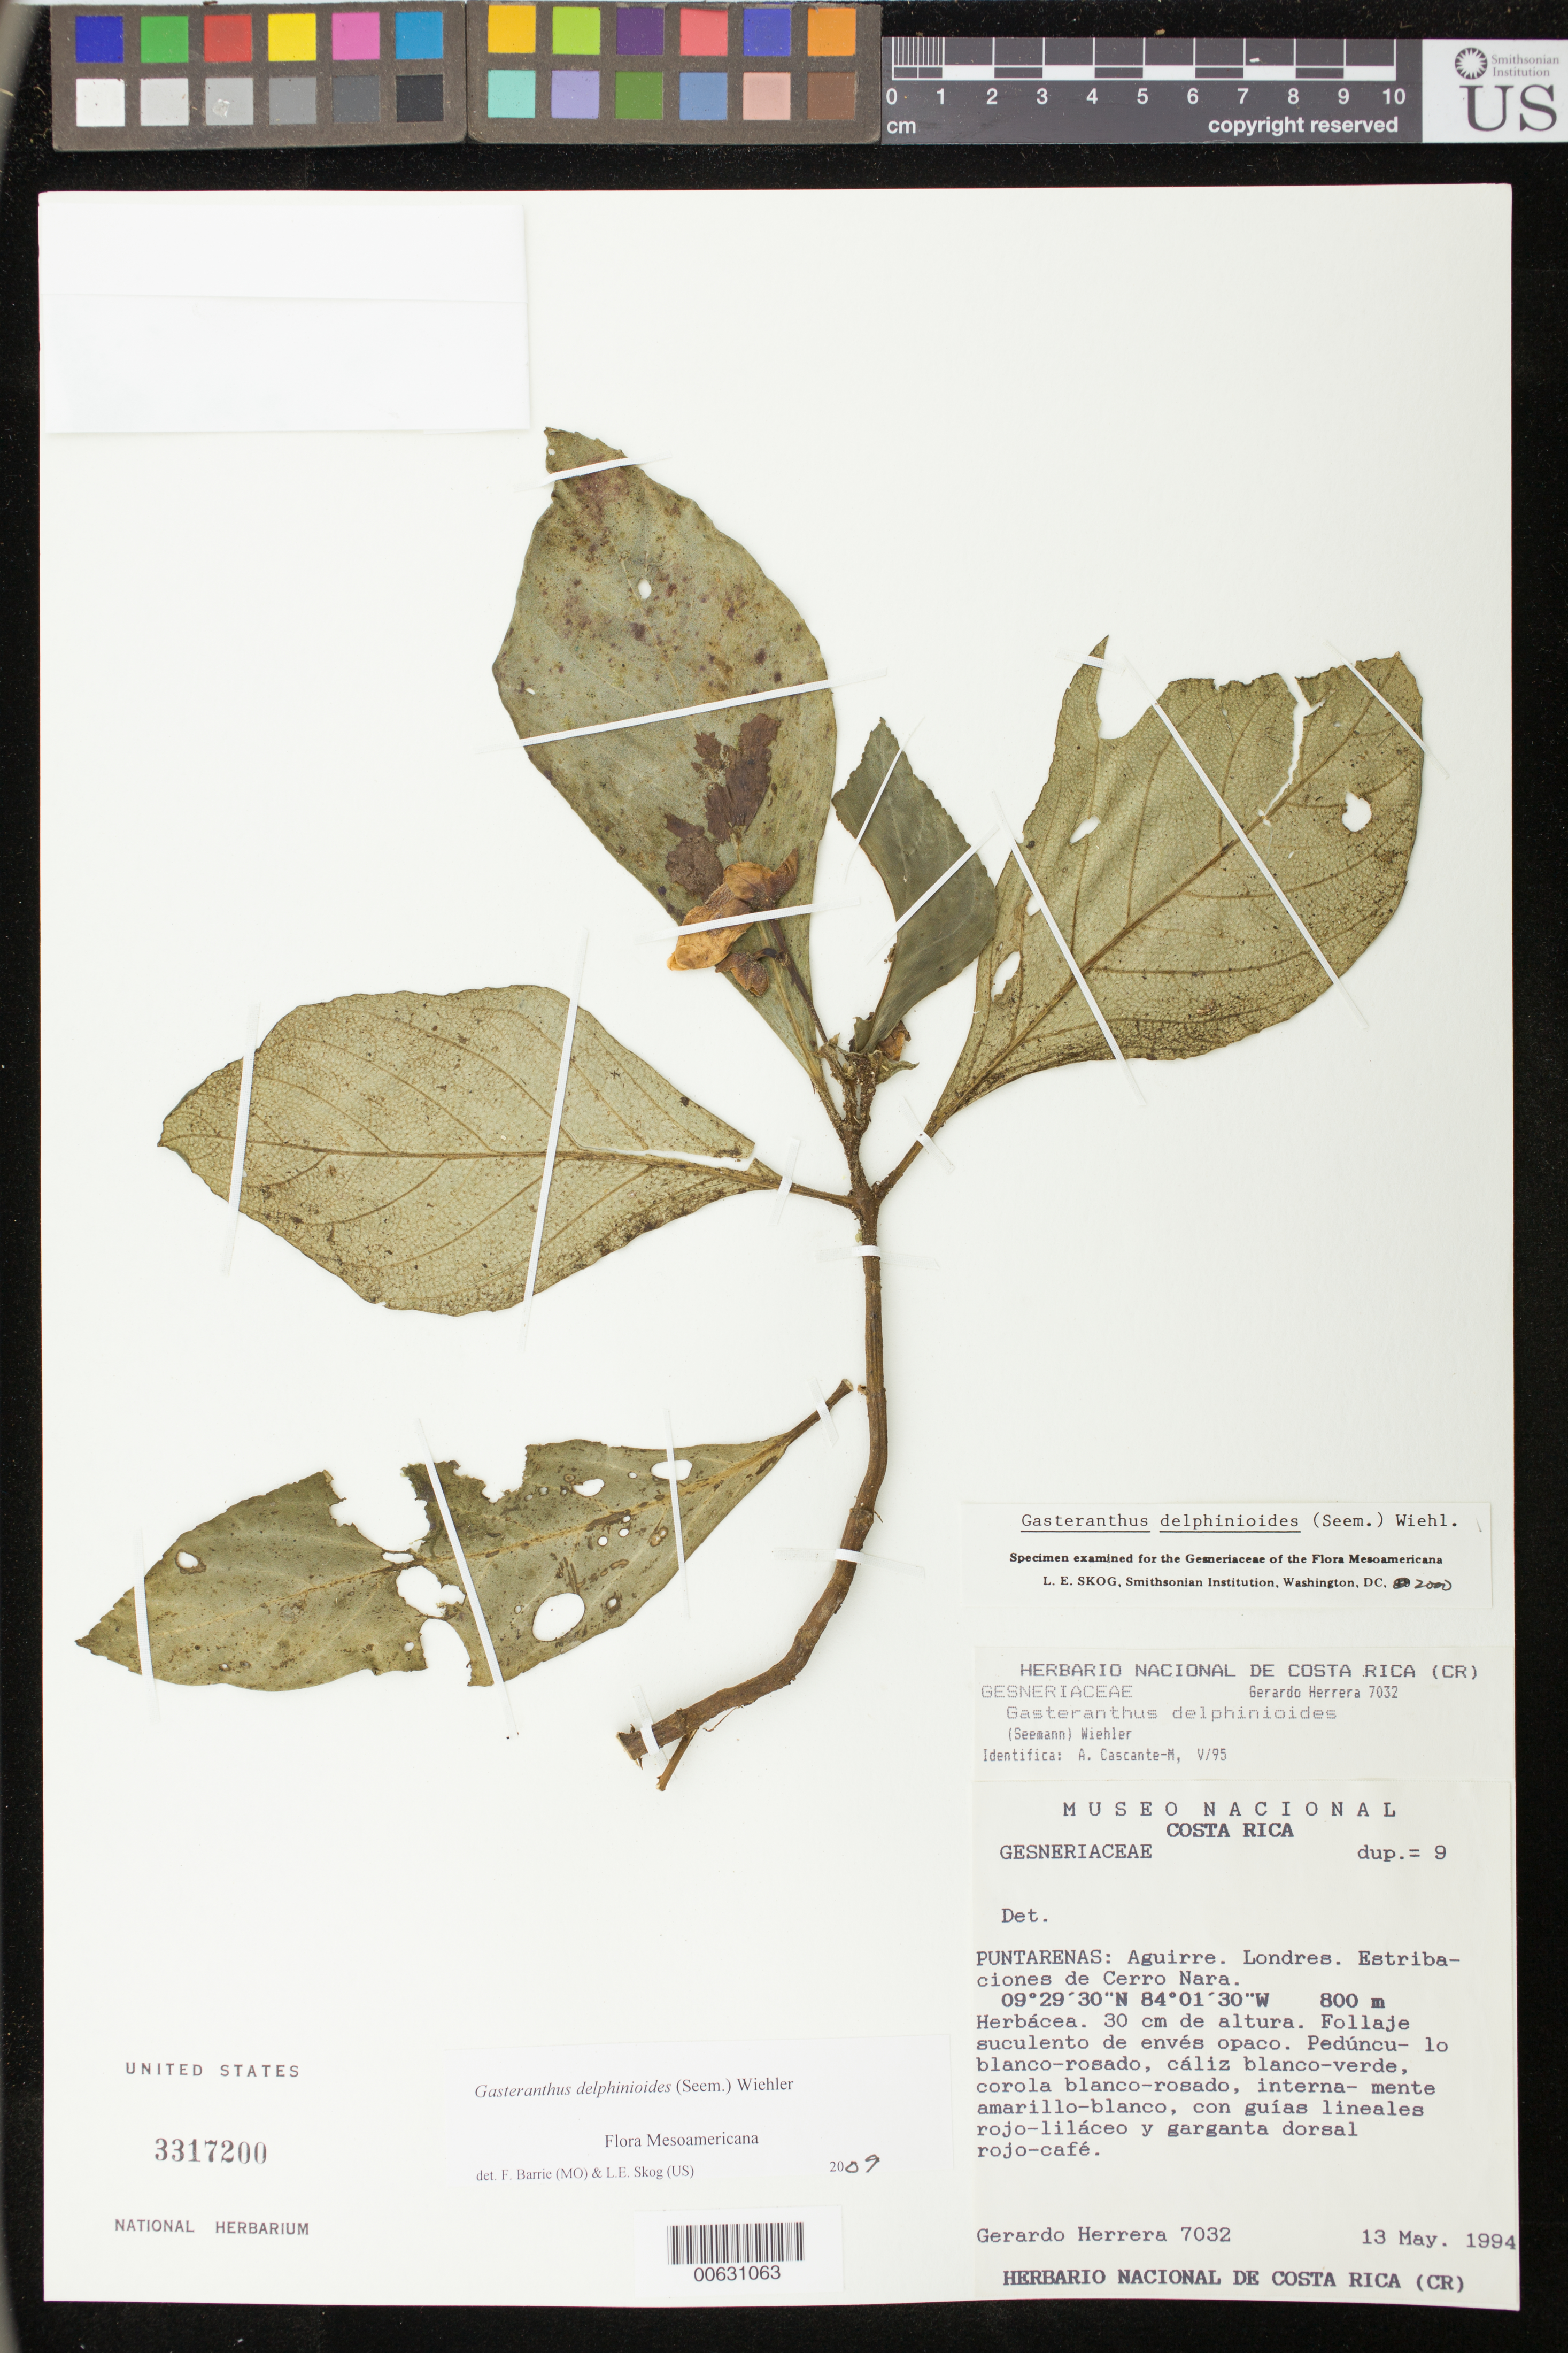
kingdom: Plantae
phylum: Tracheophyta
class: Magnoliopsida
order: Lamiales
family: Gesneriaceae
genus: Gasteranthus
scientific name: Gasteranthus delphinioides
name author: (Seem.) Wiehler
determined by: Skog, Laurence E.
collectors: G. Herrera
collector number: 7032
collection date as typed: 13 May 1994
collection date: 1994-05-13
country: Costa Rica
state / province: Puntarenas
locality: Aguirre, Londres, Estribaciones de Cerro Nara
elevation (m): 800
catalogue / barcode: US 3317200